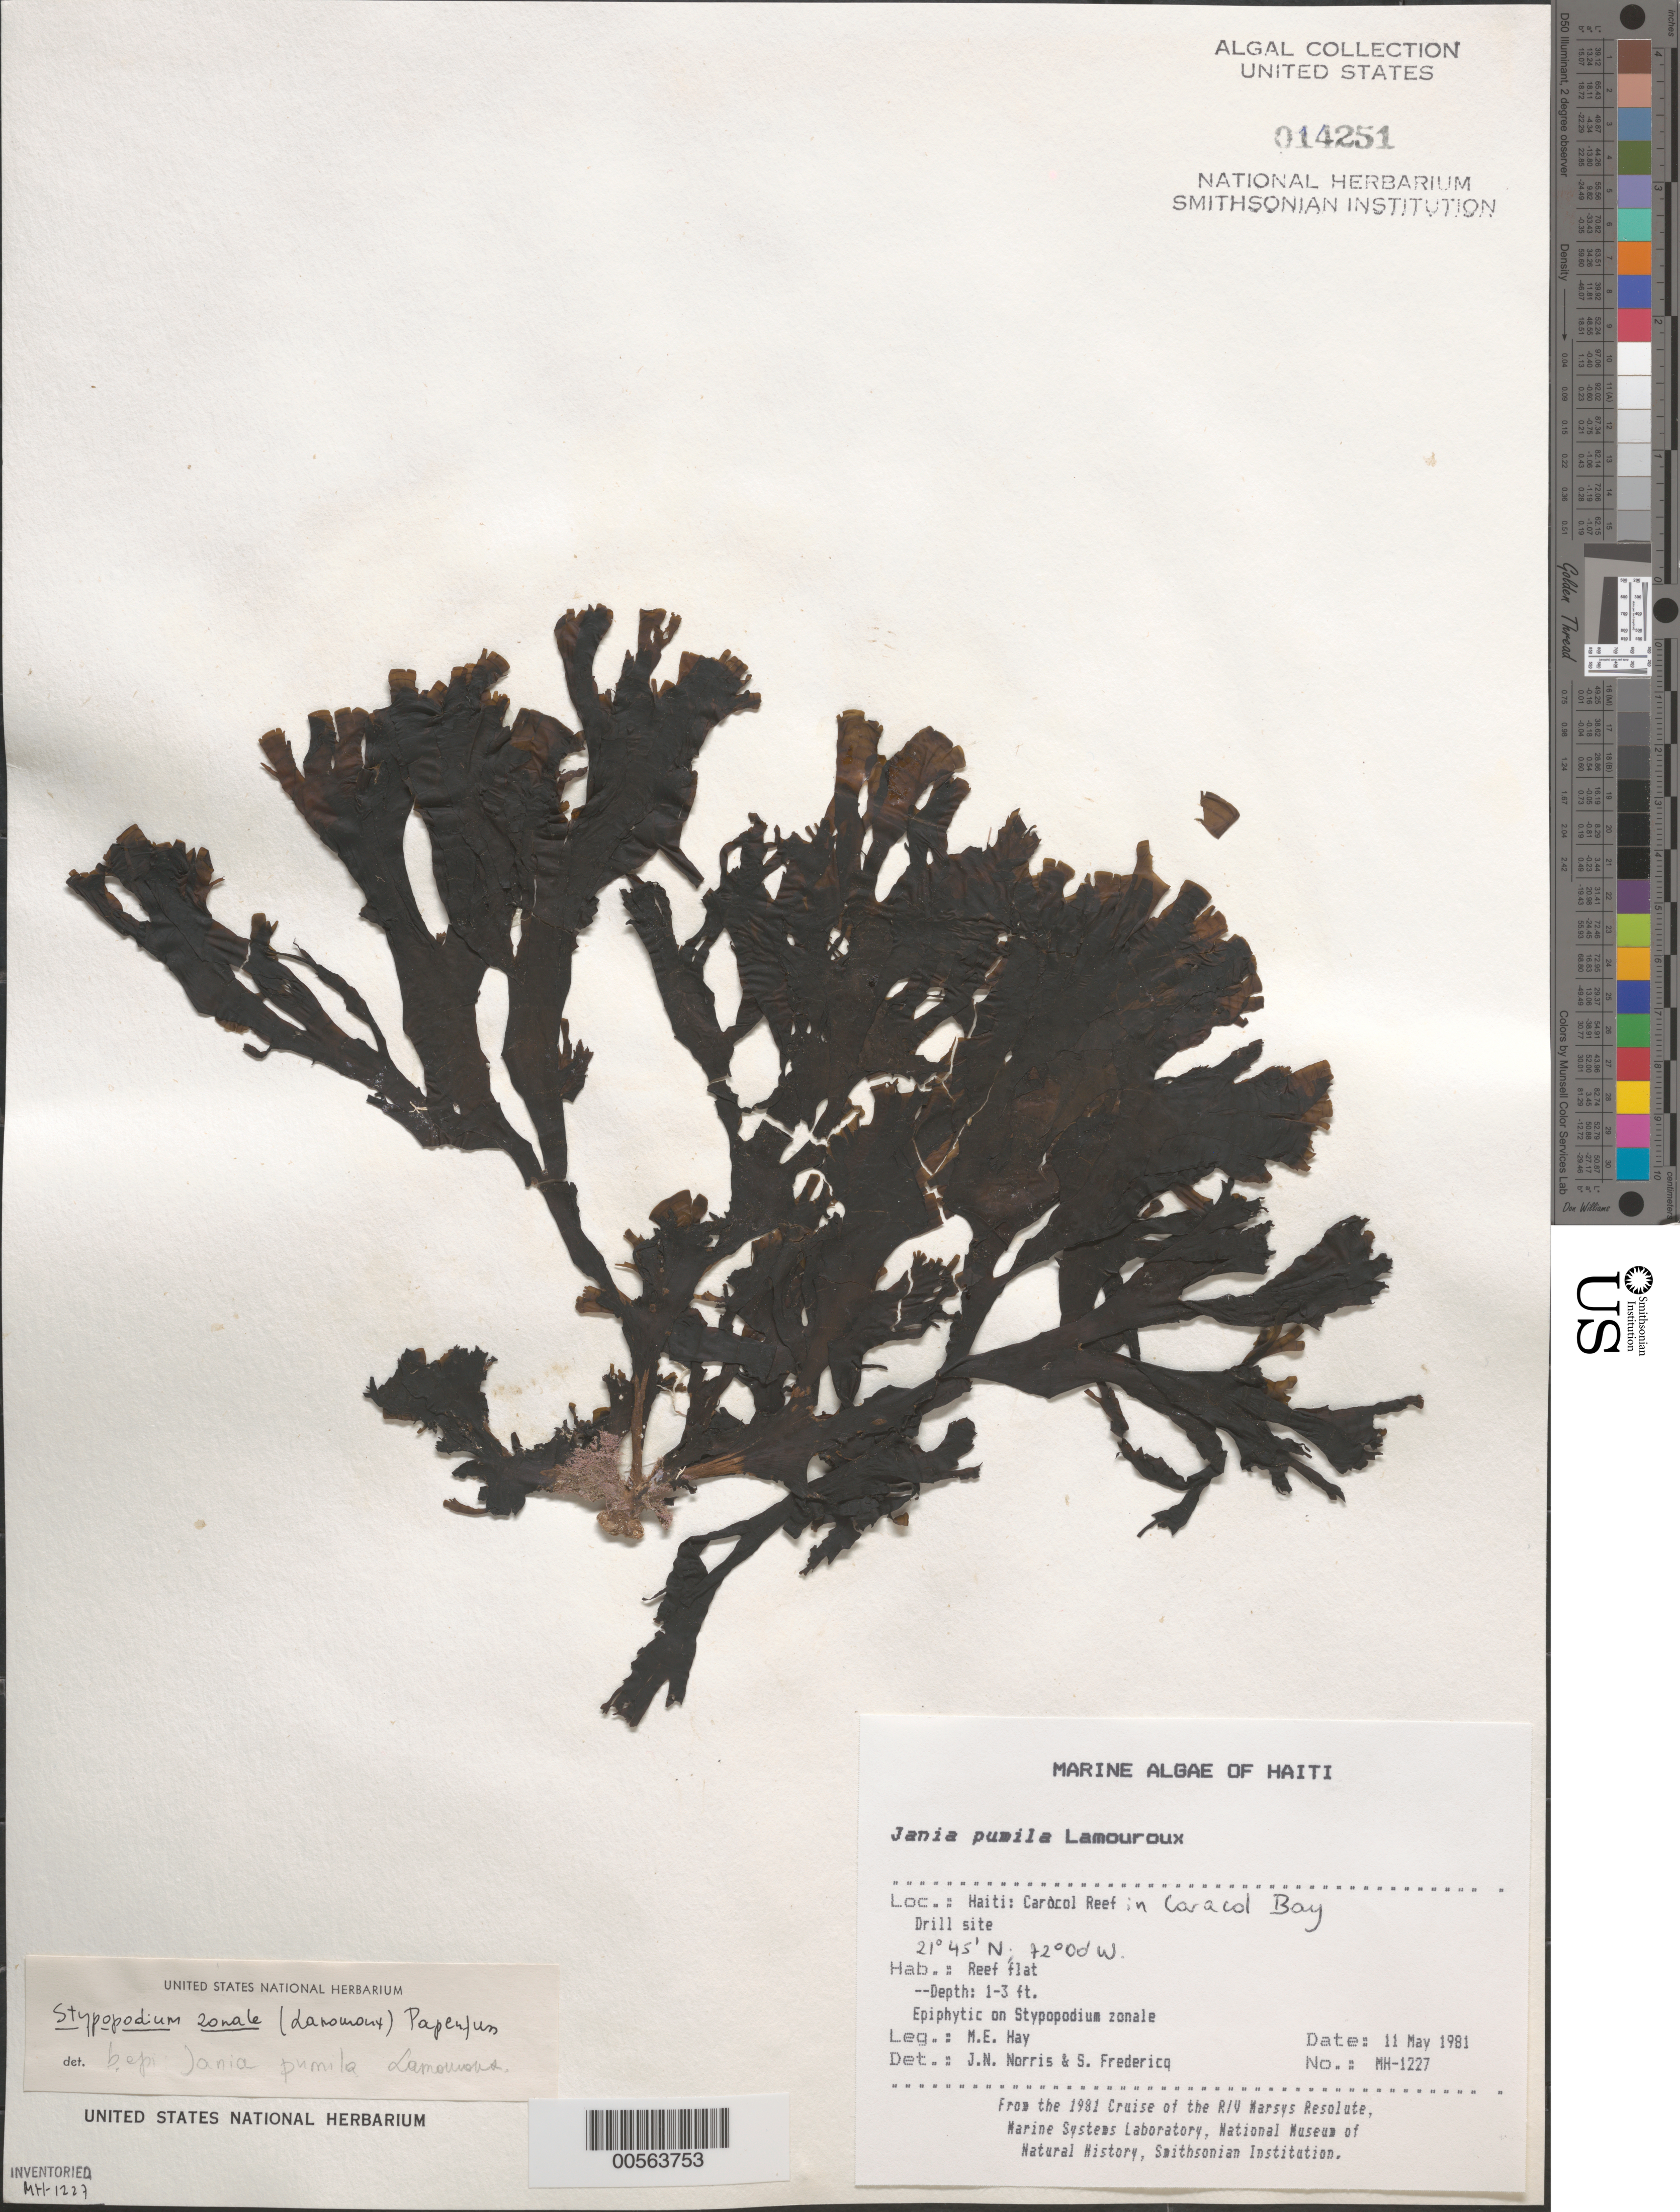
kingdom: Plantae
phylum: Rhodophyta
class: Florideophyceae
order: Corallinales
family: Corallinaceae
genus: Jania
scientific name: Jania pumila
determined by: Norris, J. N.; Fredericq, S.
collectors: M. E. Hay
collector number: MEH-1227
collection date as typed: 11 May 1981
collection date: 1981-05-11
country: Haiti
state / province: Nord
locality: Caracol Reef, Caracol Bay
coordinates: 21 45'N, 72 00'W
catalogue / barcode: US 14251